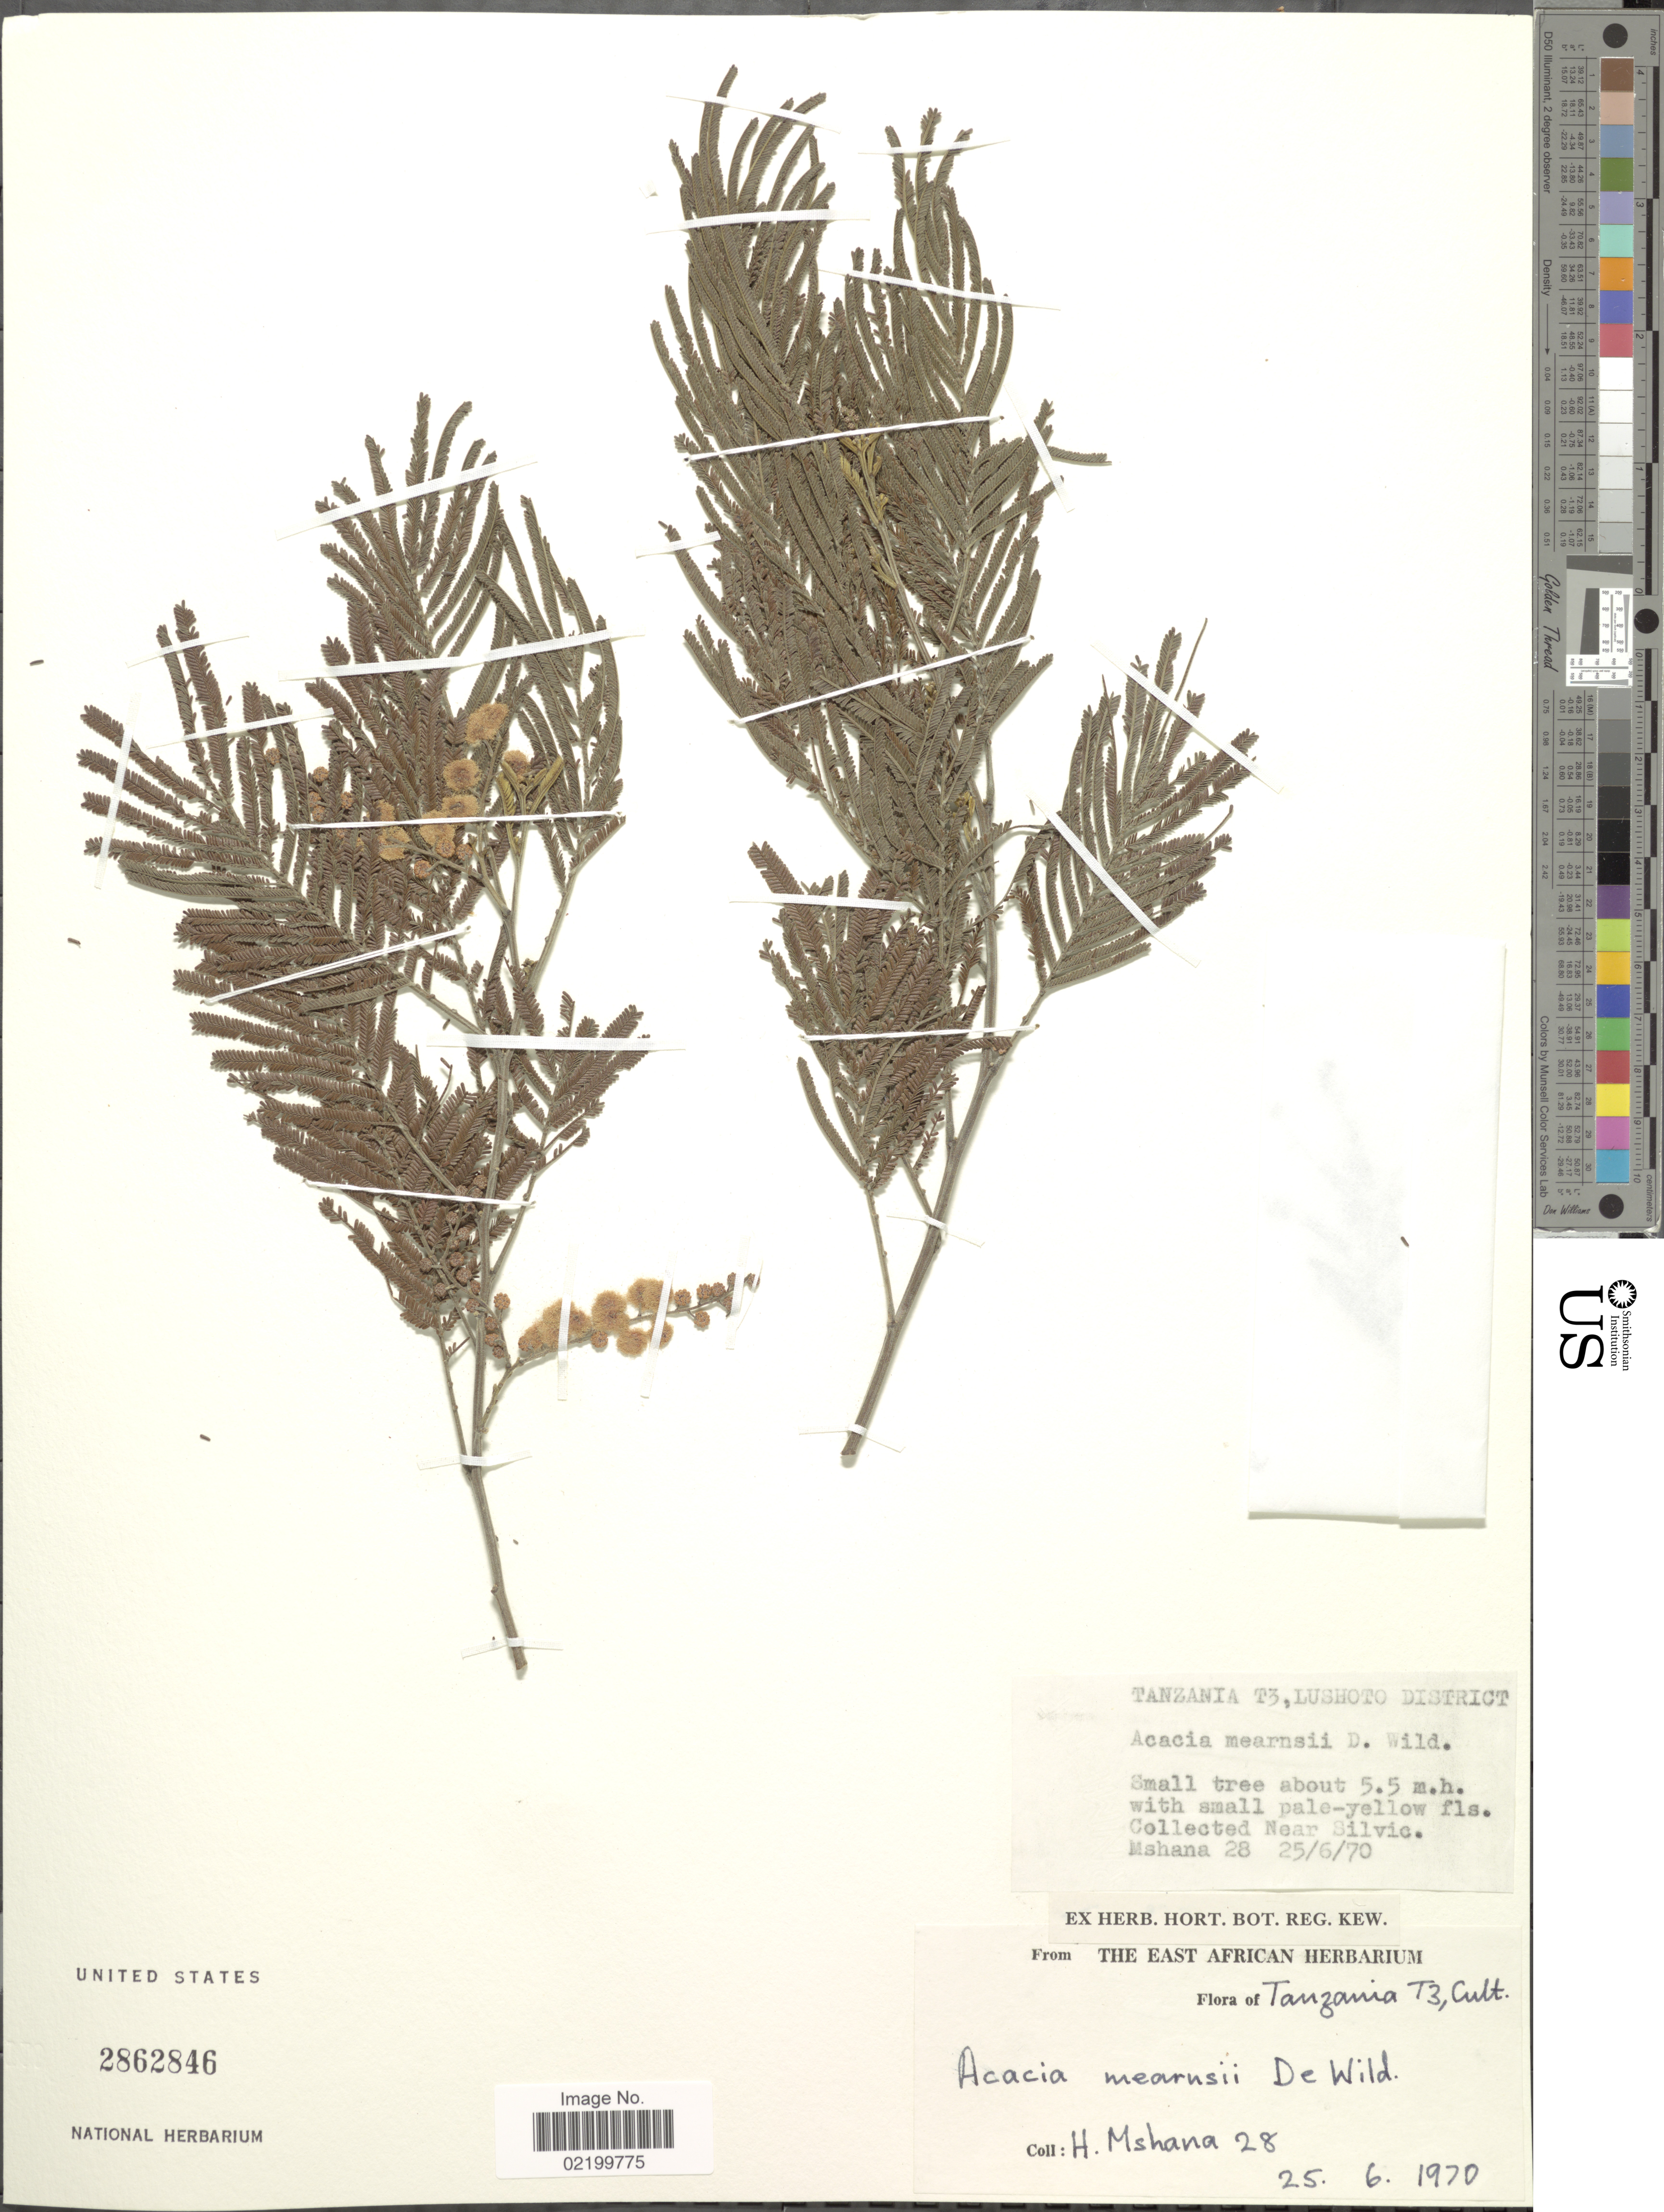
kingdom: Plantae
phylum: Tracheophyta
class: Magnoliopsida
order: Fabales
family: Fabaceae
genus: Acacia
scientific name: Acacia mearnsii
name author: De Wild.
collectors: H. Mshana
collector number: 28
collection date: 1970-06-25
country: Tanzania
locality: Tanzania, T3. Near Silvic.Lushoto District.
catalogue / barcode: US 2862846